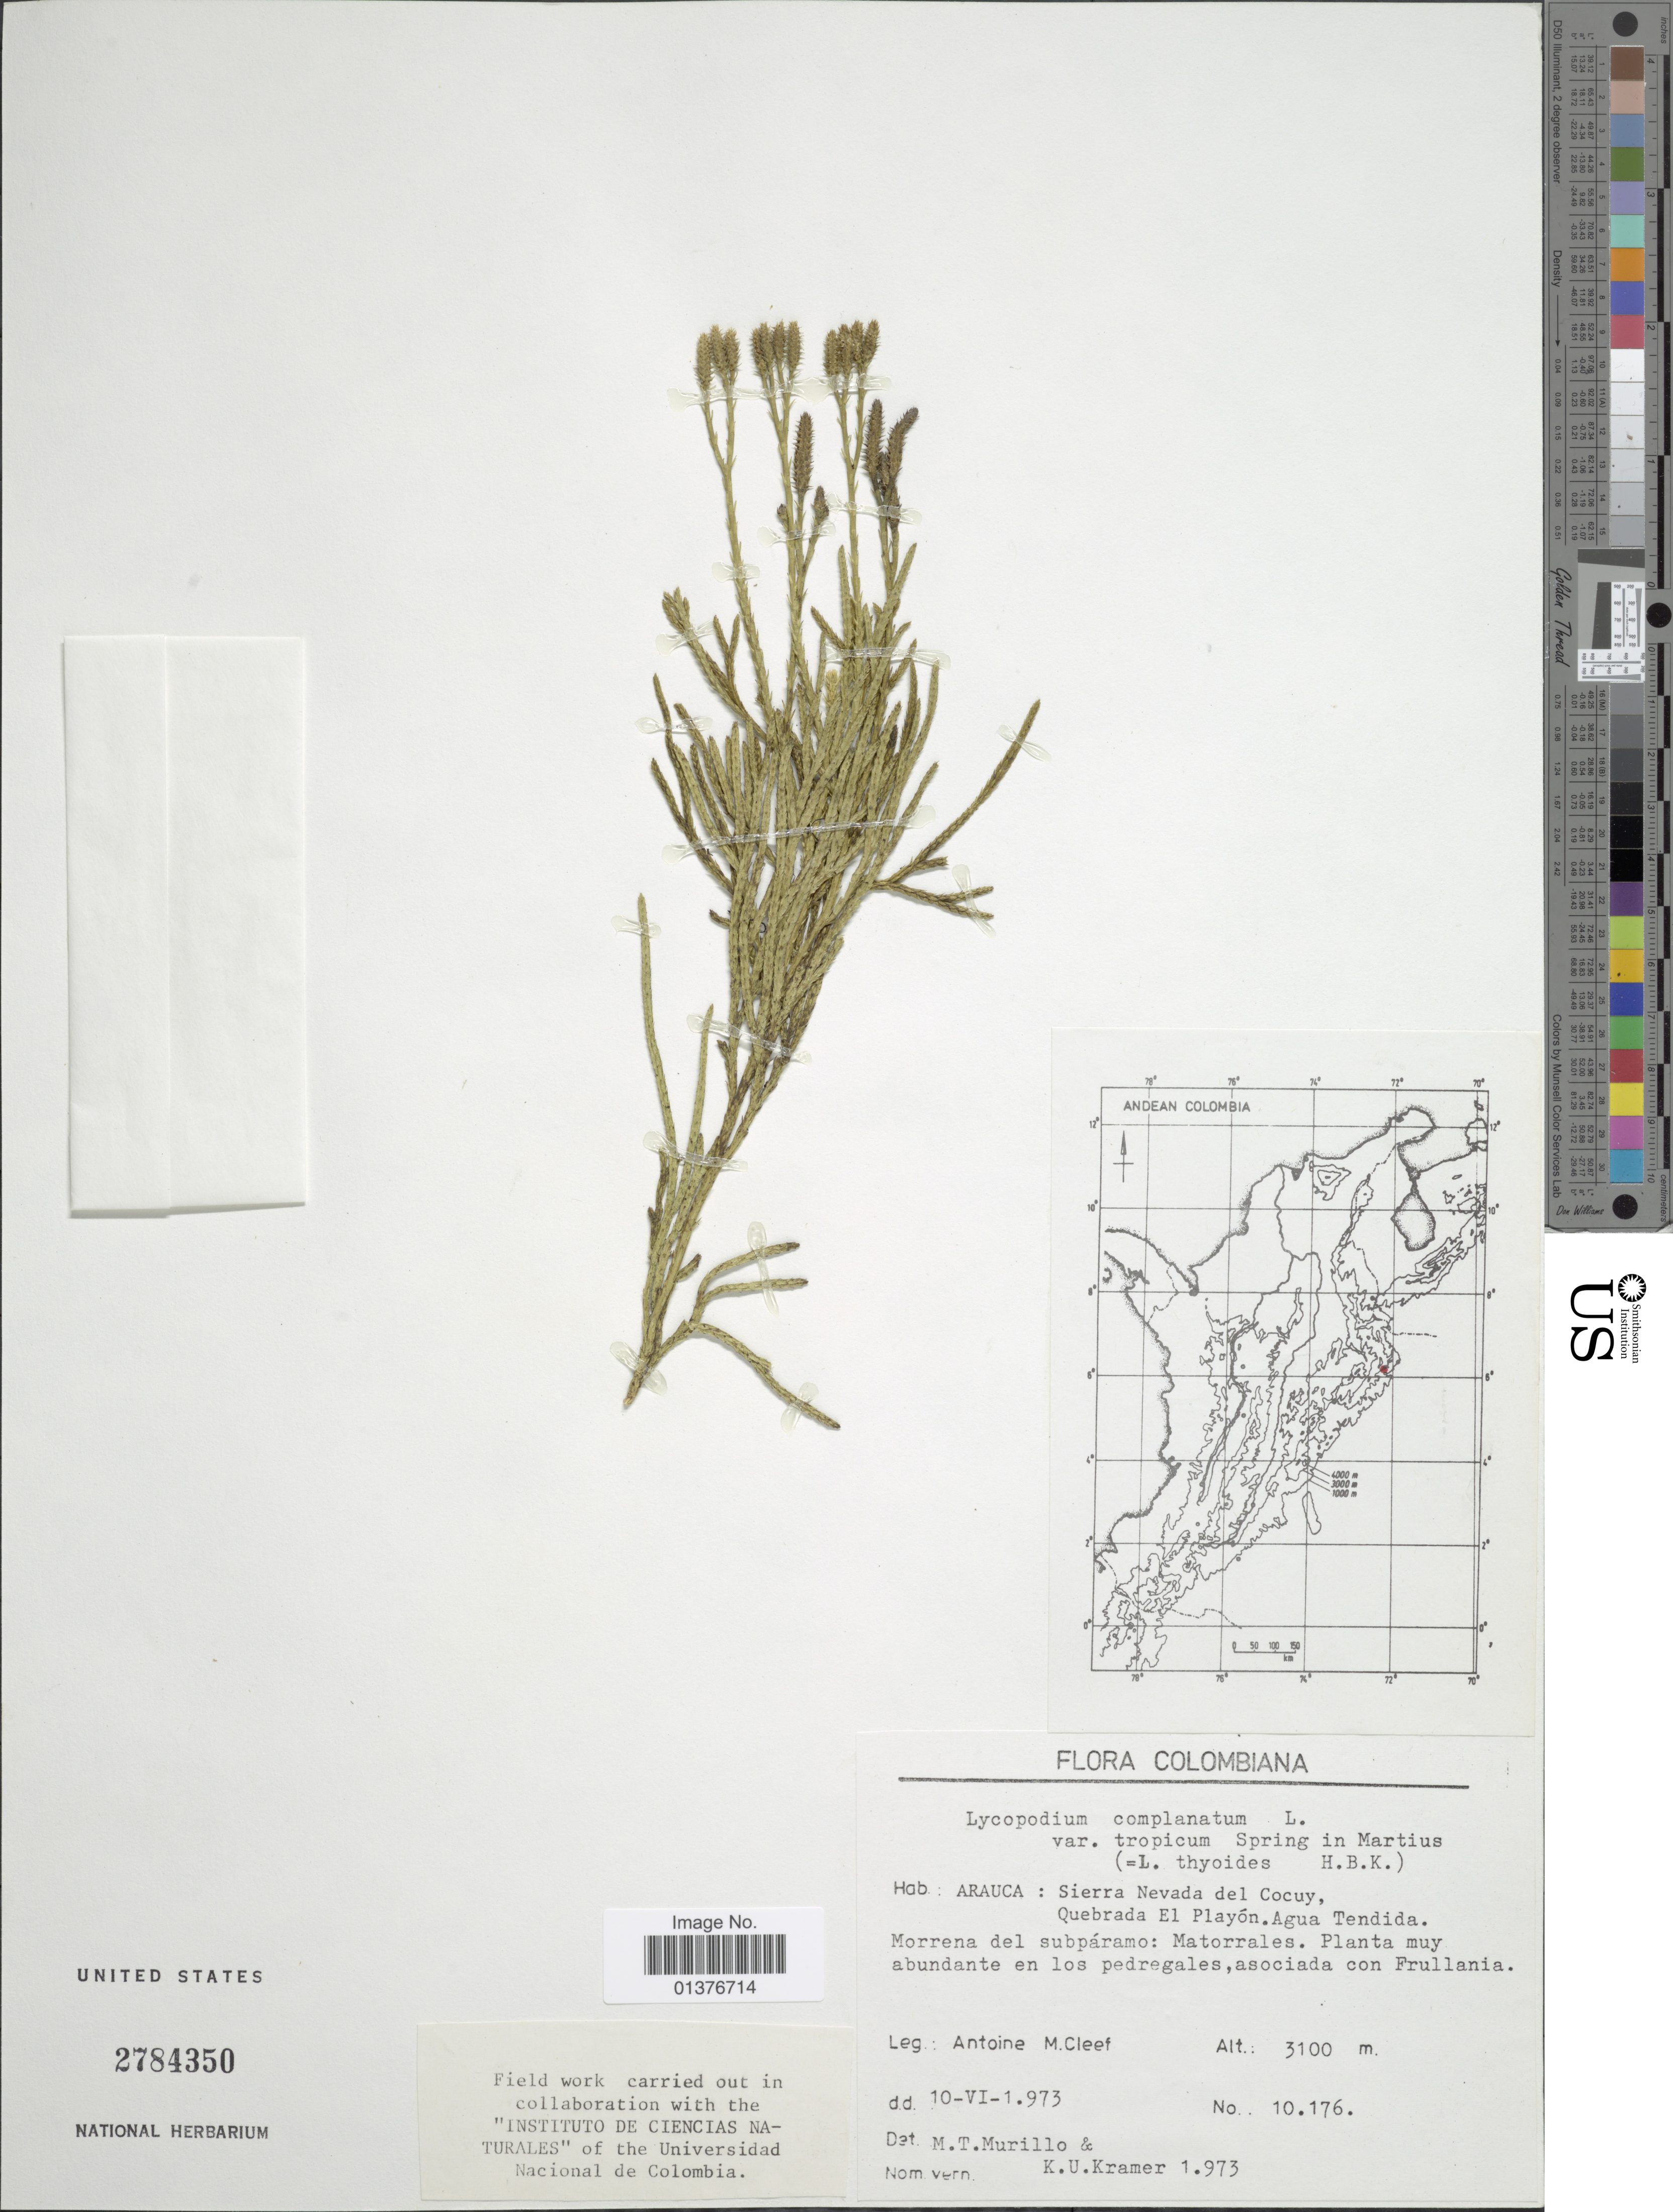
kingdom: Plantae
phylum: Tracheophyta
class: Lycopodiopsida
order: Lycopodiales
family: Lycopodiaceae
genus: Diphasiastrum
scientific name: Diphasiastrum thyoides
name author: (Humb. & Bonpl. ex Willd.) Holub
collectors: A. M. Cleef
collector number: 10176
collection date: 1973-06-10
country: Colombia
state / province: Arauca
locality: Sierra Nevada del Cocuy, Quebrada El Playón, Agua Tenida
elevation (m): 3100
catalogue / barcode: US 2784350